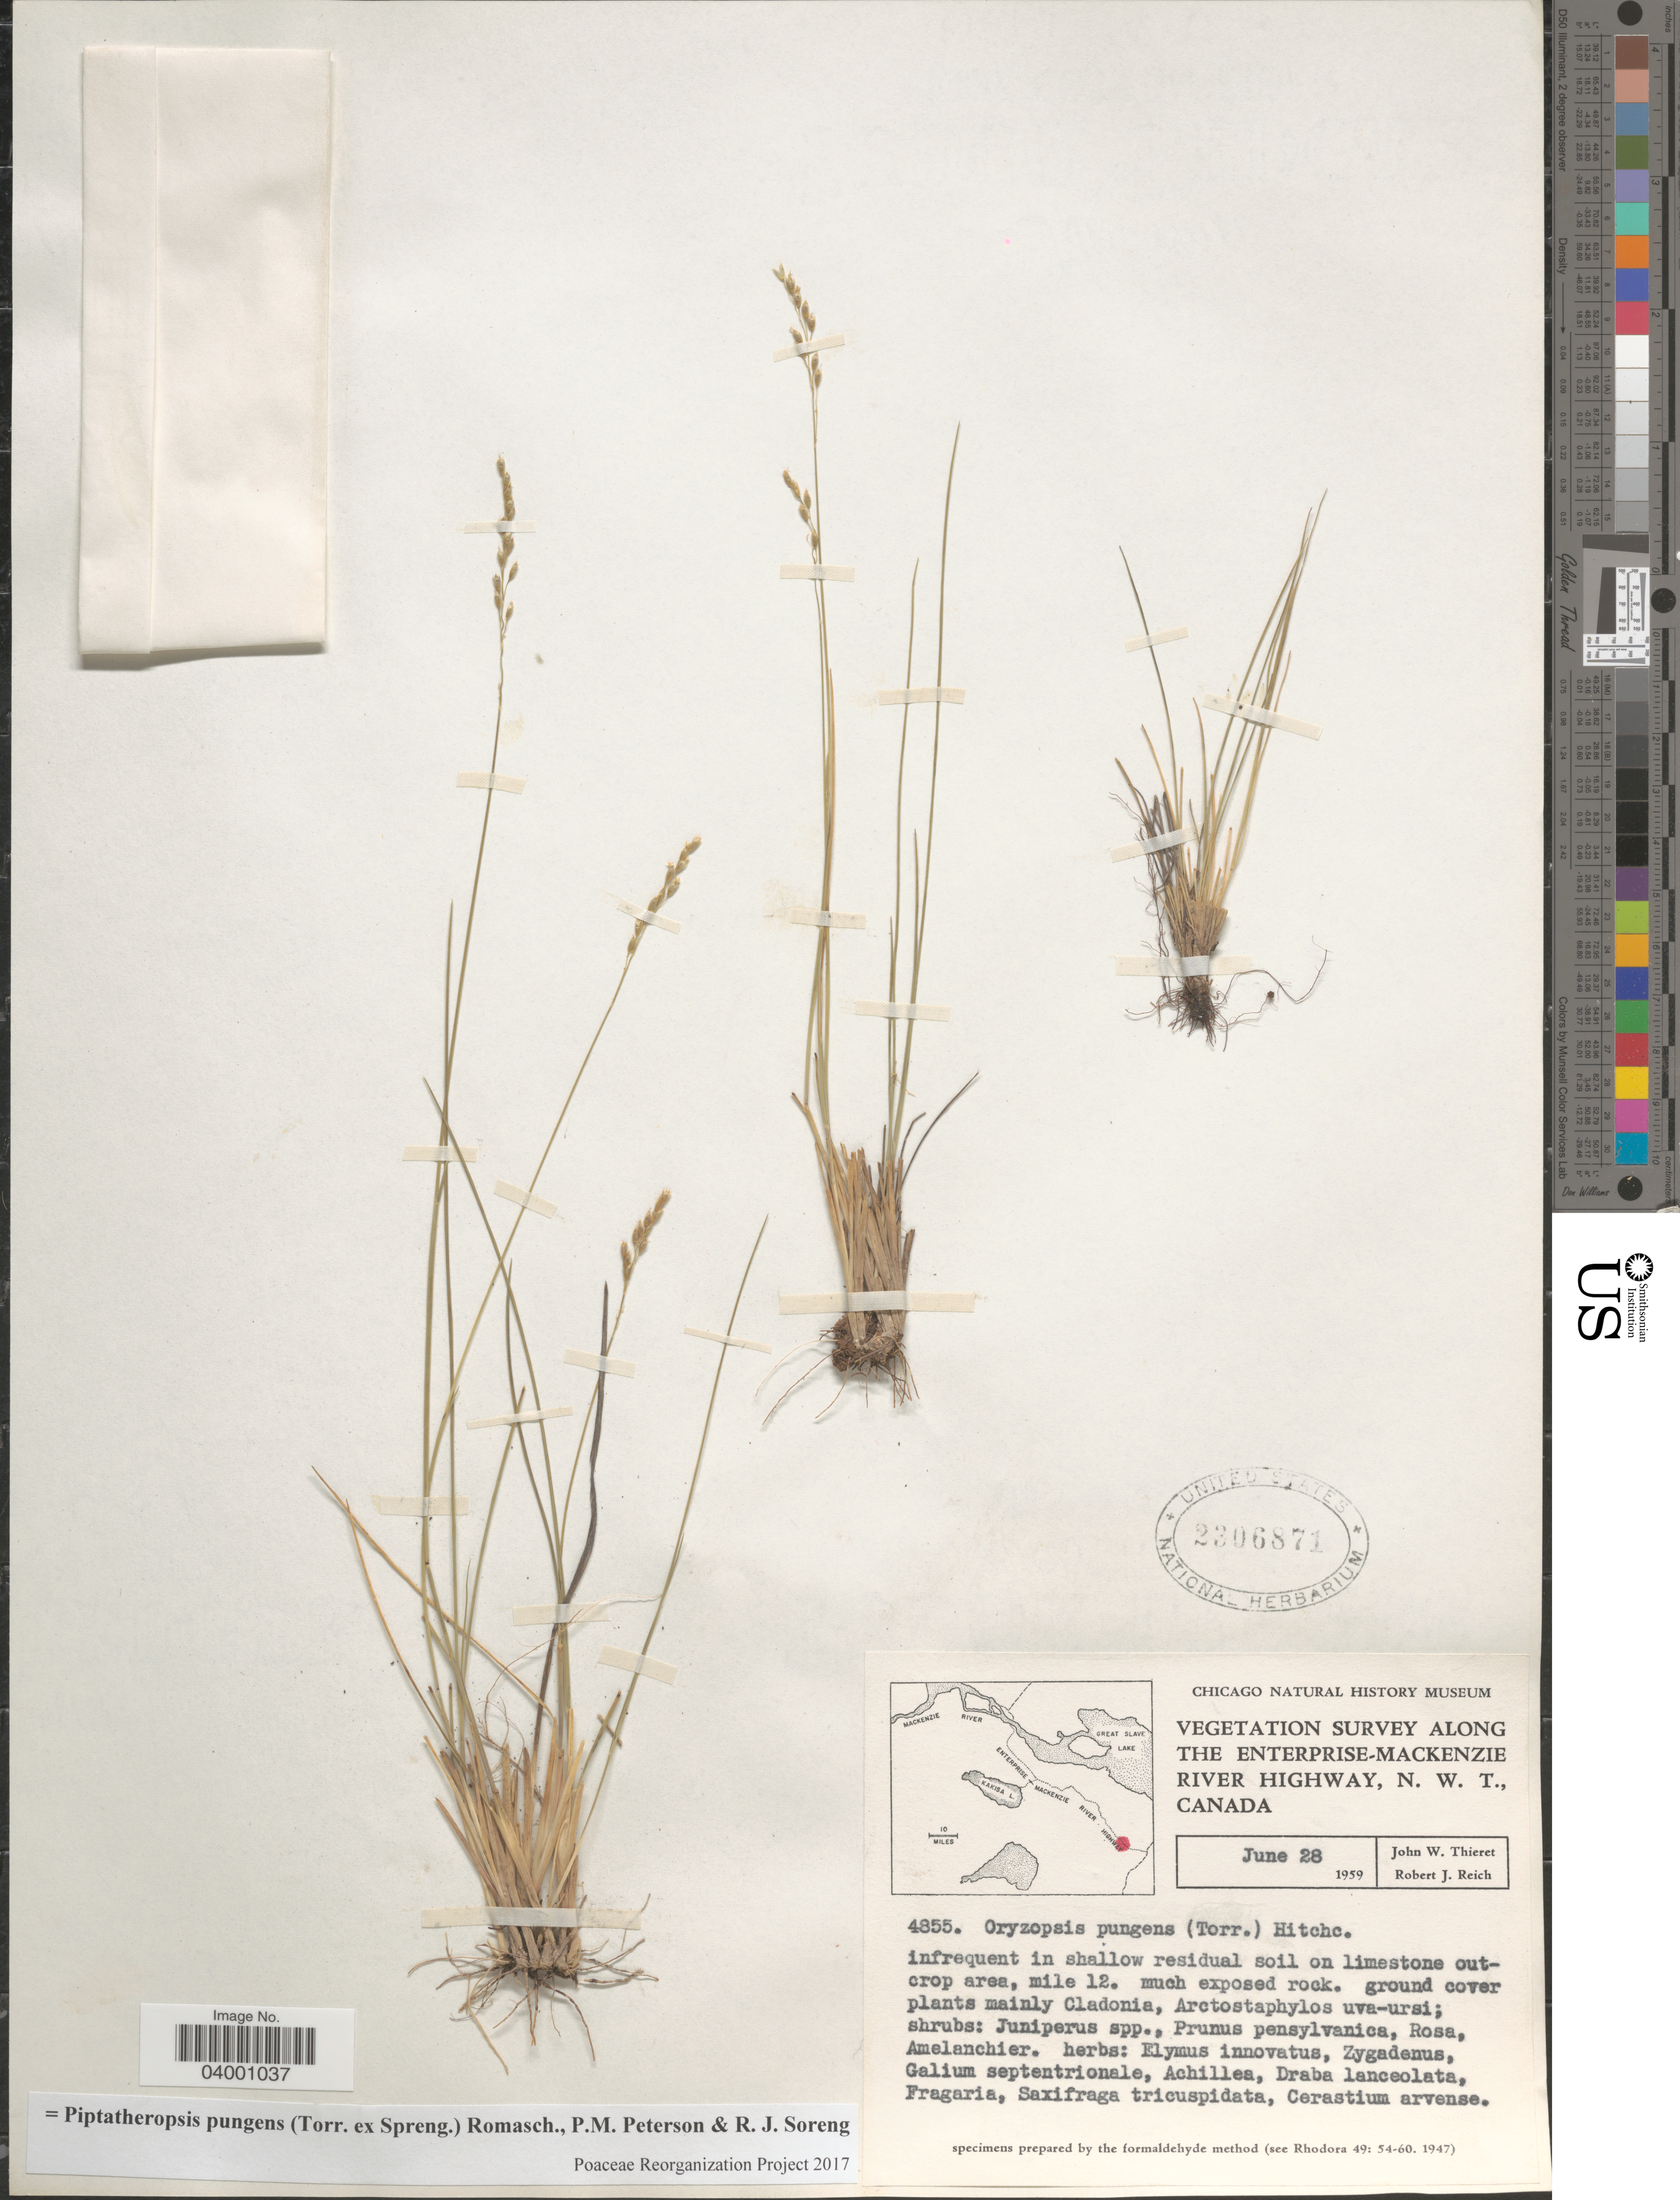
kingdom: Plantae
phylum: Tracheophyta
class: Liliopsida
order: Poales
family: Poaceae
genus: Piptatheropsis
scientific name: Piptatheropsis pungens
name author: (Torr. ex Spreng.) Romasch. et al.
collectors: J. W. Thieret & R. Reich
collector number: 4855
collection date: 1959-06-28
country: Canada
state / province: Northwest Territories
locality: Along the Enterprise-Mackenzie River Highway, N.W.T. On limestone outcrop area, mile 12.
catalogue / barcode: US 2306871